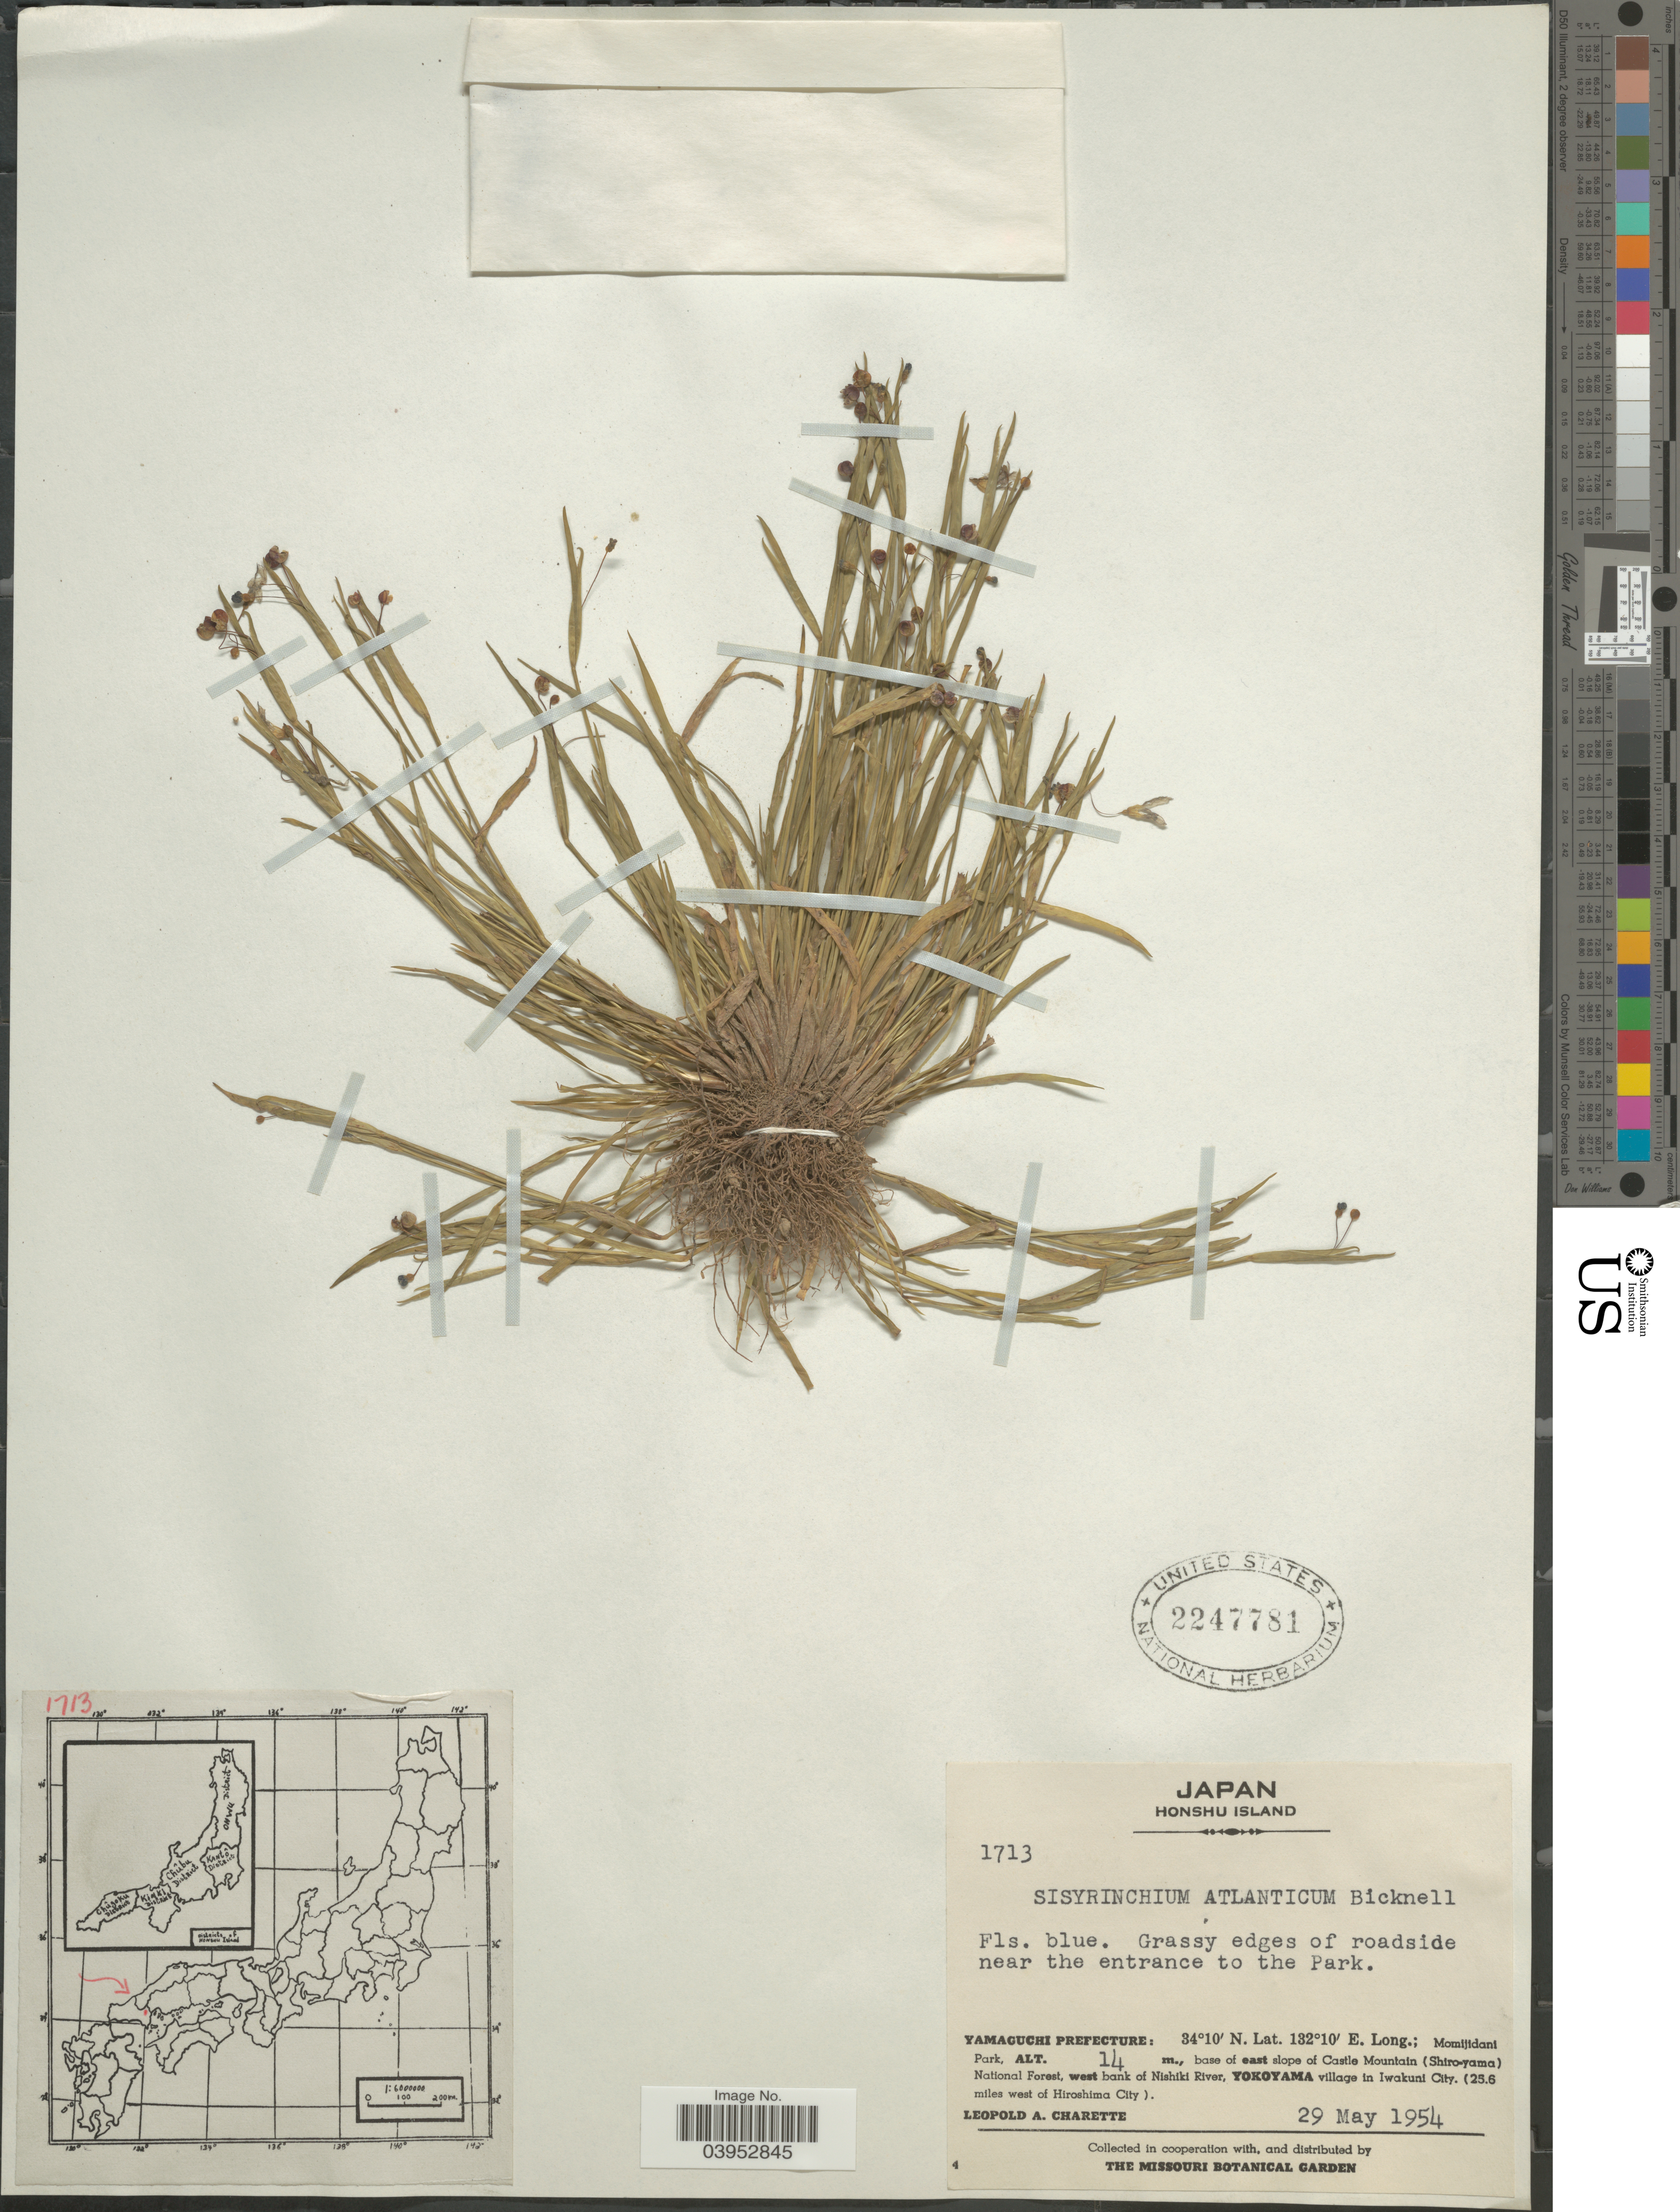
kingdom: Plantae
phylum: Tracheophyta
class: Liliopsida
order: Asparagales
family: Iridaceae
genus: Sisyrinchium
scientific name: Sisyrinchium atlanticum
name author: E.P. Bicknell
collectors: L. A. Charette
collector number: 1713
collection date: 1954-05-29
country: Japan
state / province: Yamaguti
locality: Honshu Island. Yamaguchi Prefecture: Momijidani Park, base of east slope of Castle Mountain (Shiro-yama) National Forest, west bank of Nishiki River, Yokoyama village in Iwakuni City. (25.6 miles west of Hiroshima City).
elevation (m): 14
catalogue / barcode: US 2247781